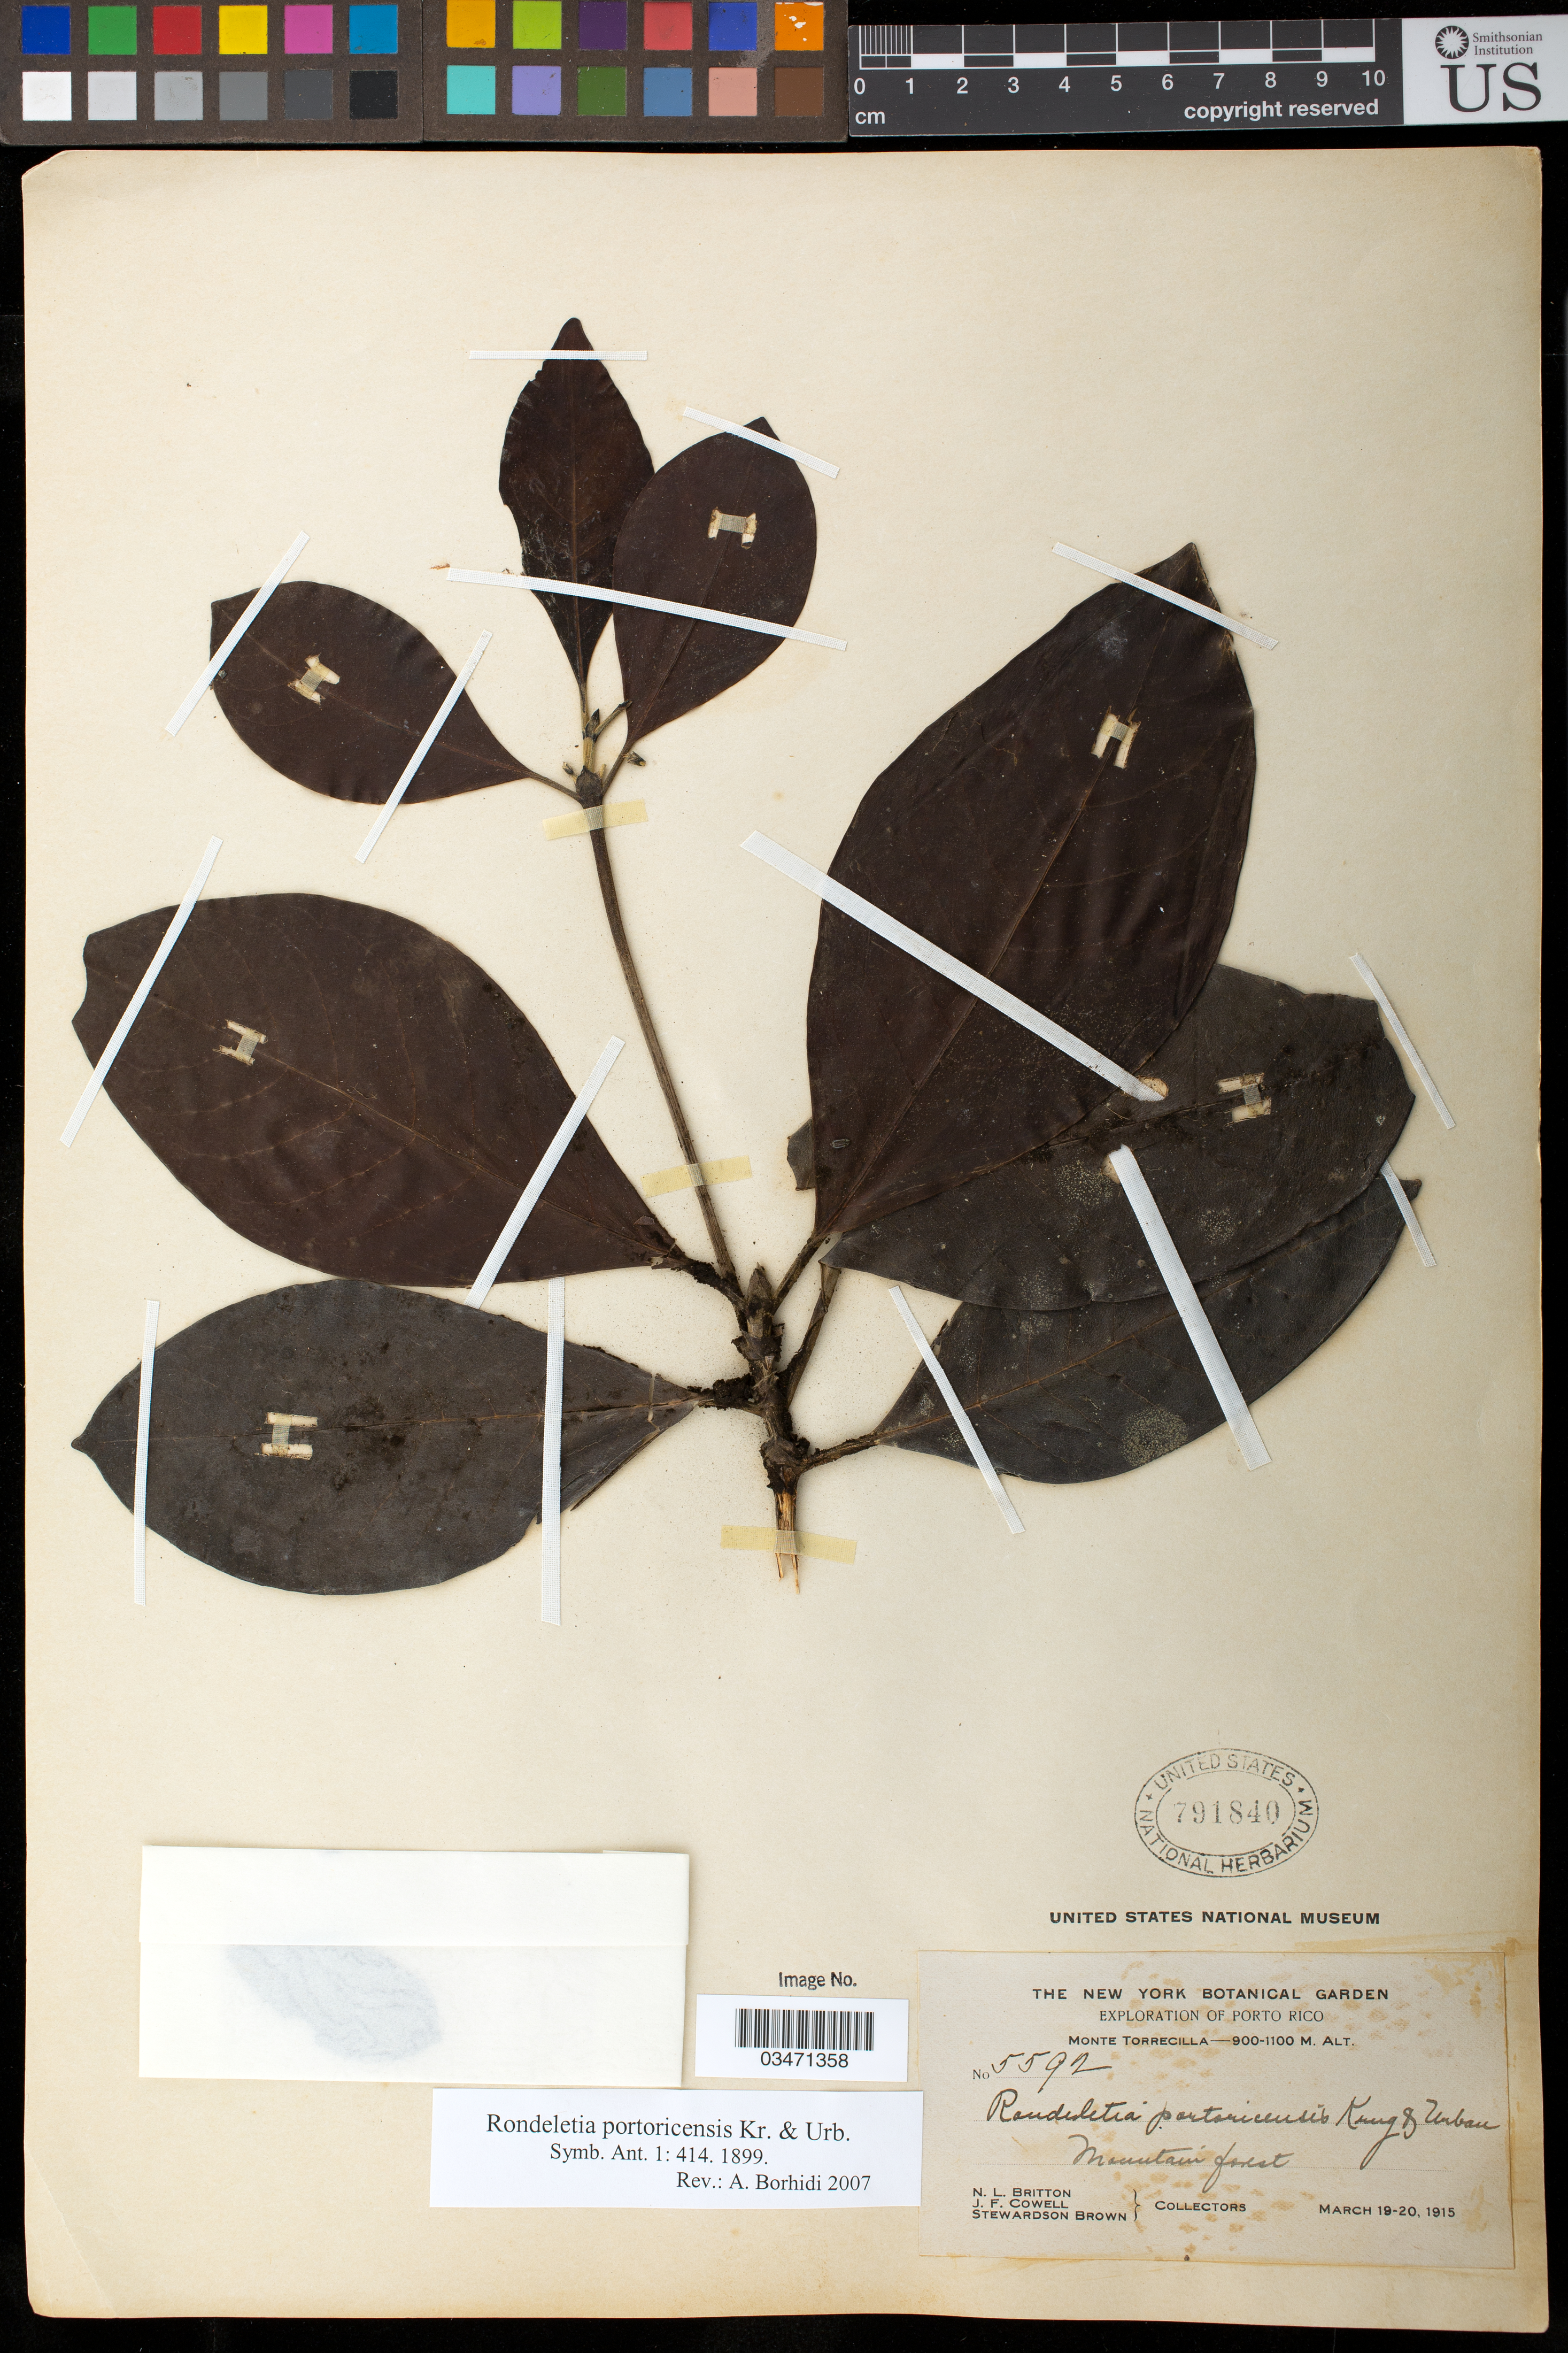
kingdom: Plantae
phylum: Tracheophyta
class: Magnoliopsida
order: Gentianales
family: Rubiaceae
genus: Rondeletia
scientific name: Rondeletia portoricensis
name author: Krug & Urb.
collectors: N. Britton, J. F. Cowell & S. Brown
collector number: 791840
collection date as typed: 19 Mar 1915 to 20 Mar 1915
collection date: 1915-03-19/1915-03-20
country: Puerto Rico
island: Greater Antilles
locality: Monte Torrecilla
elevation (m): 900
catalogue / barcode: US 791840